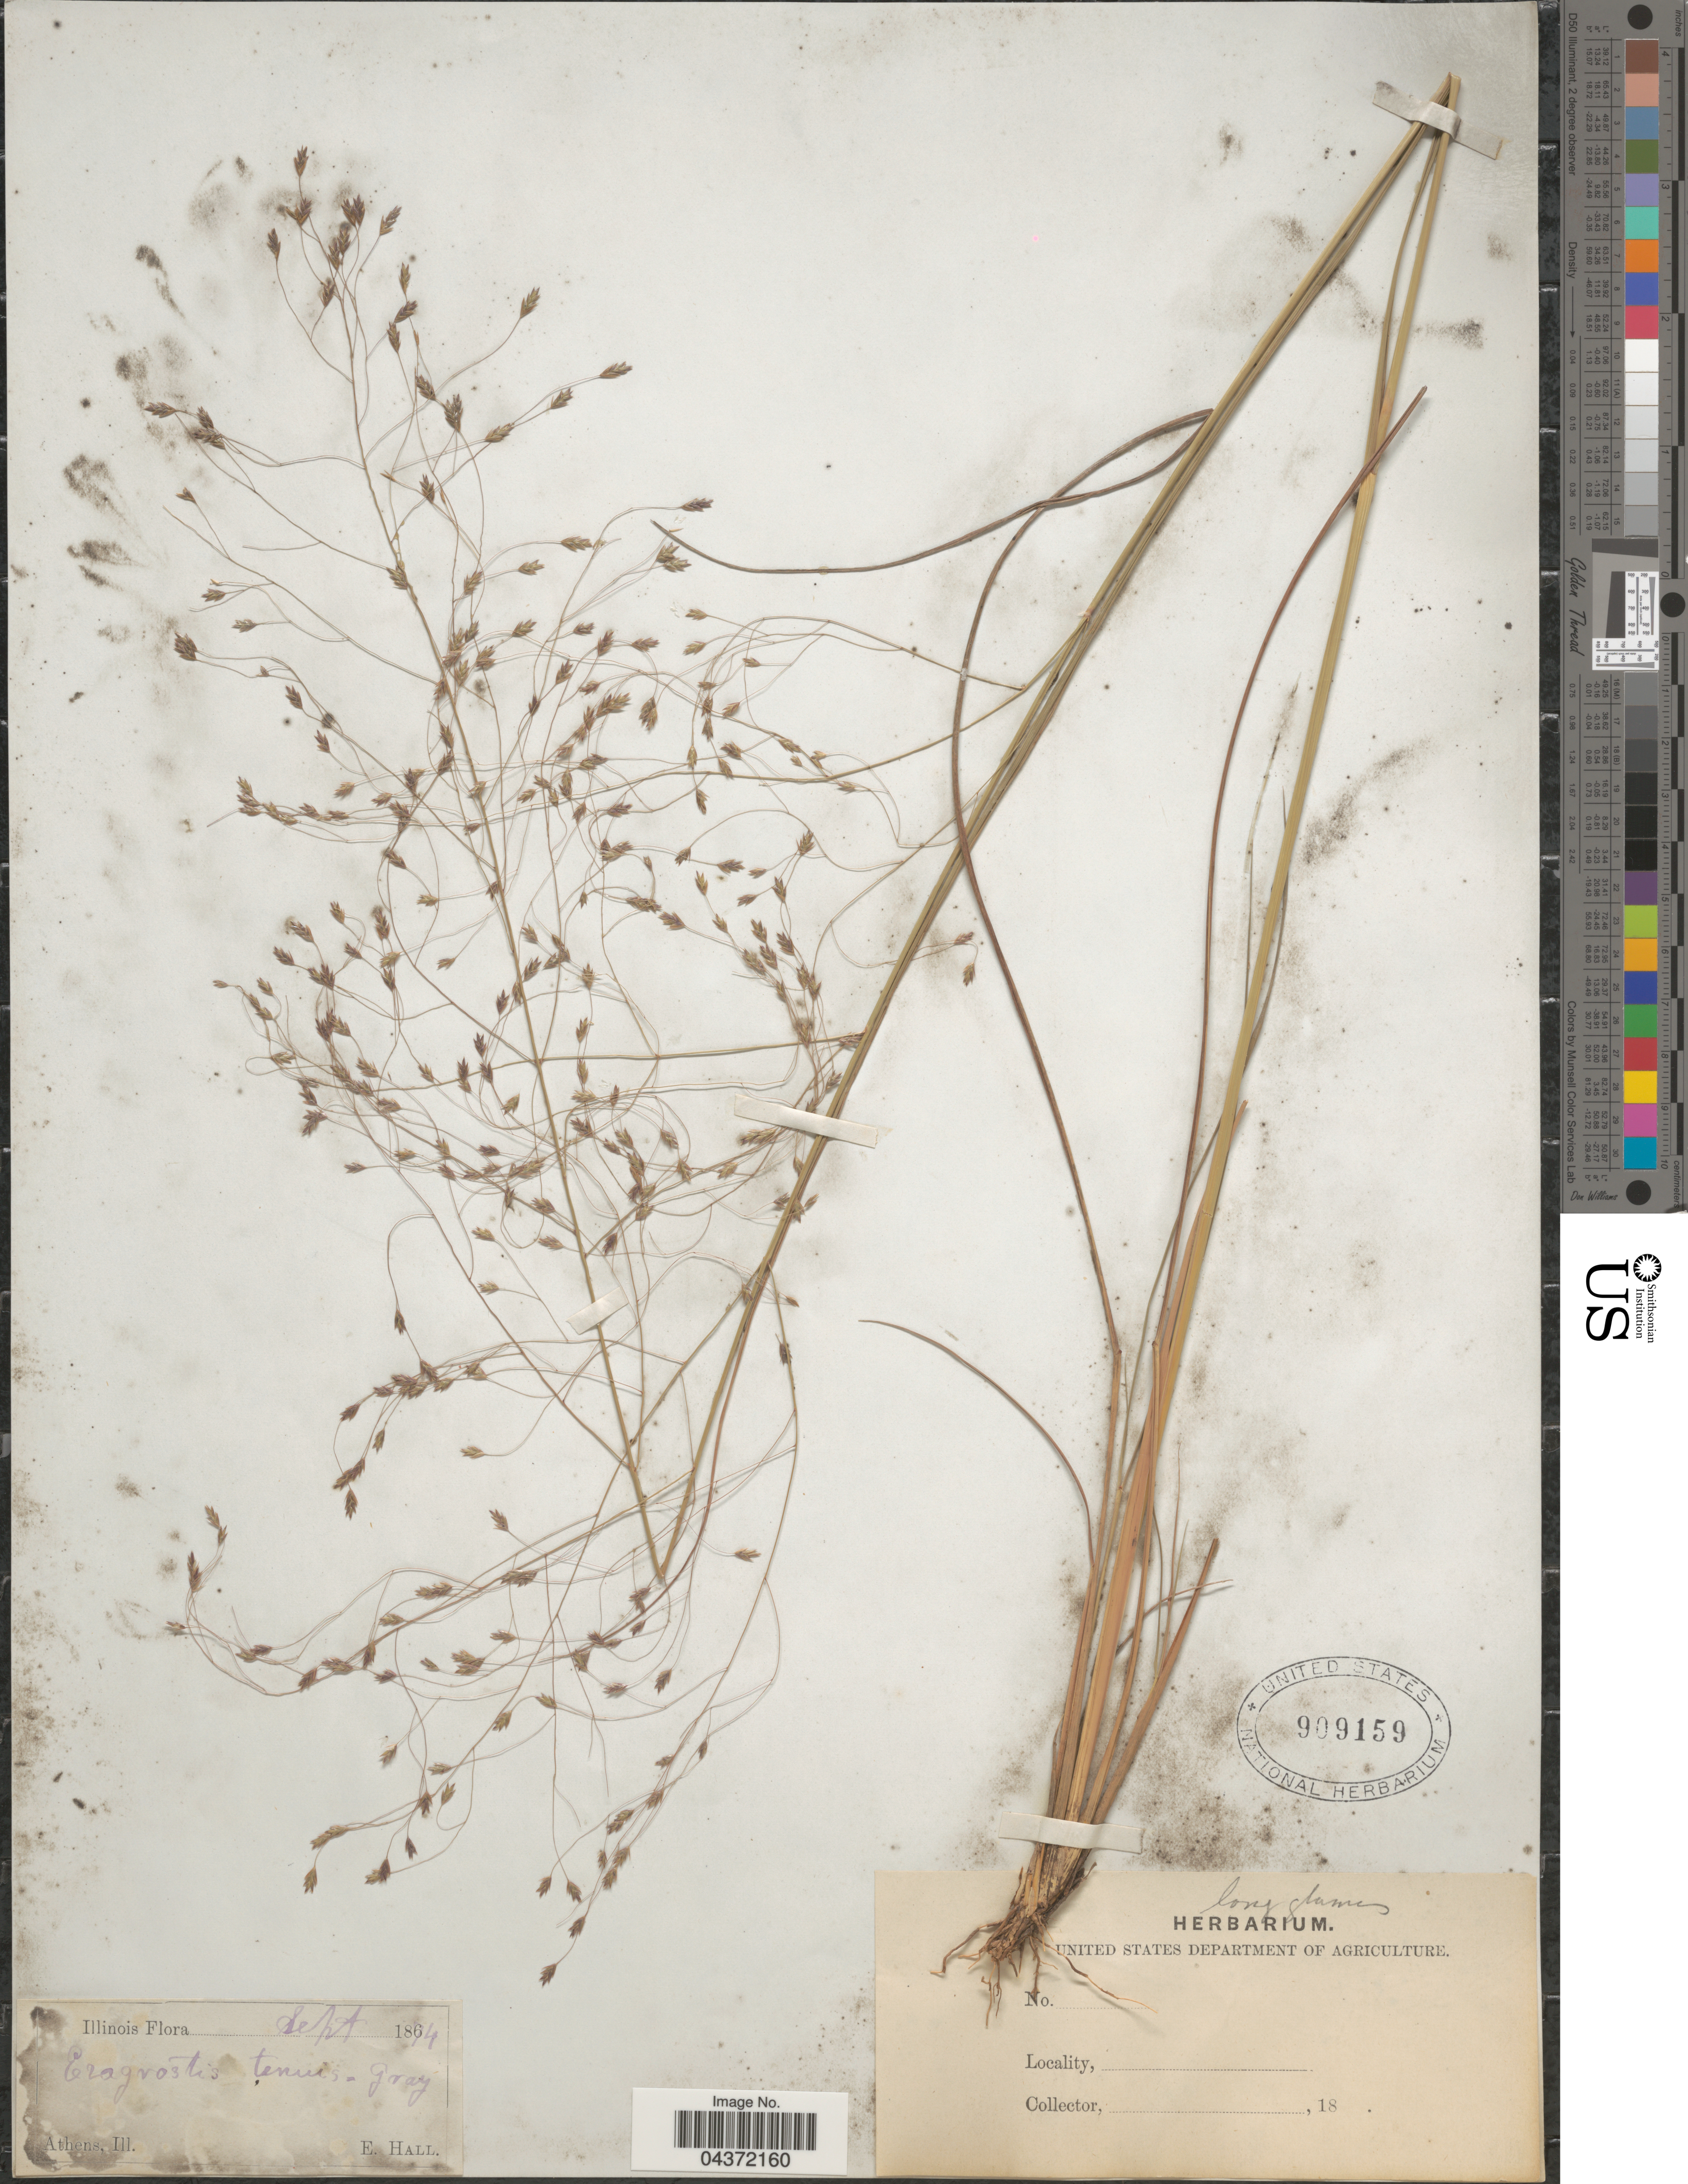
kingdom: Plantae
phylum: Tracheophyta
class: Liliopsida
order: Poales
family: Poaceae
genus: Eragrostis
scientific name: Eragrostis trichodes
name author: (Nutt.) Alph. Wood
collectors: E. Hall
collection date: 1864-09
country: United States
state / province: Illinois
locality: Athens.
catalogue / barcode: US 909159